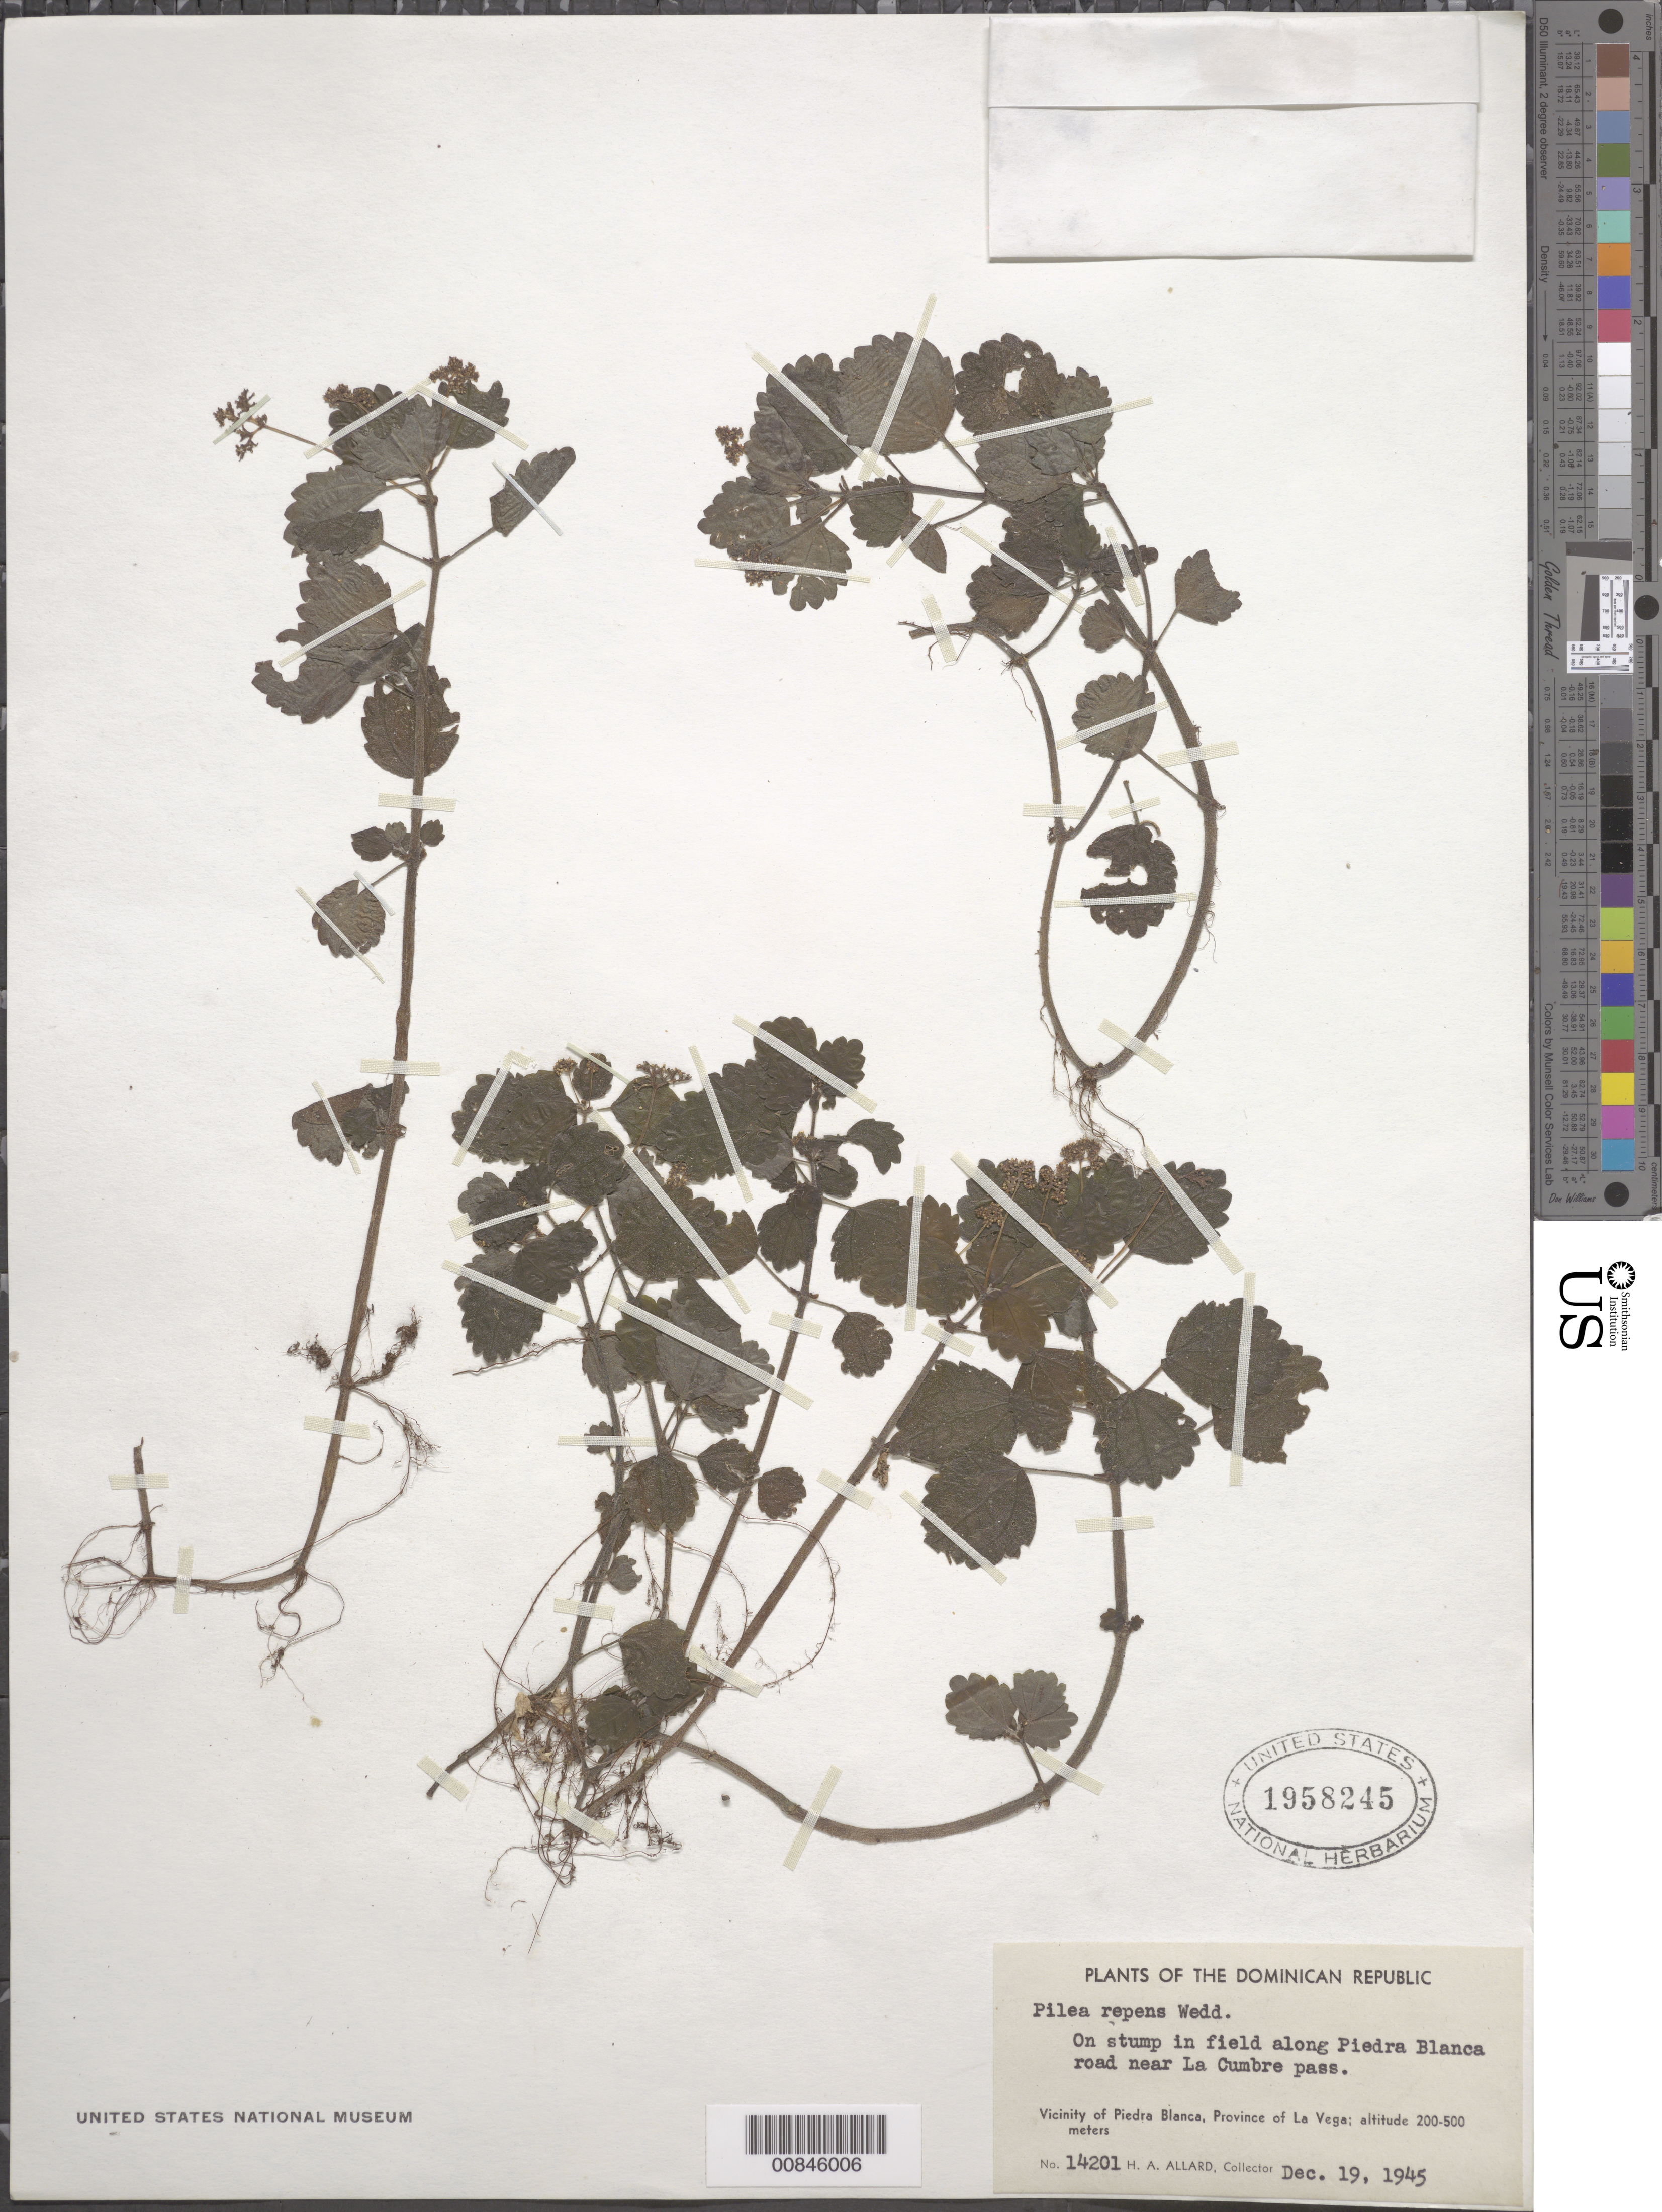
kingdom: Plantae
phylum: Tracheophyta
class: Magnoliopsida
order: Rosales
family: Urticaceae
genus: Pilea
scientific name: Pilea repens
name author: (Sw.) Wedd.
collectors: H. A. Allard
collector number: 14201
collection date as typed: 19 Dec 1945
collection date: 1945-12-19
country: Dominican Republic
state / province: La Vega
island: Hispaniola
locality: Along Piedra Blanca road near La Cumbre pass.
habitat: On stump in field along road.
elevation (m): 200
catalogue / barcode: US 1958245